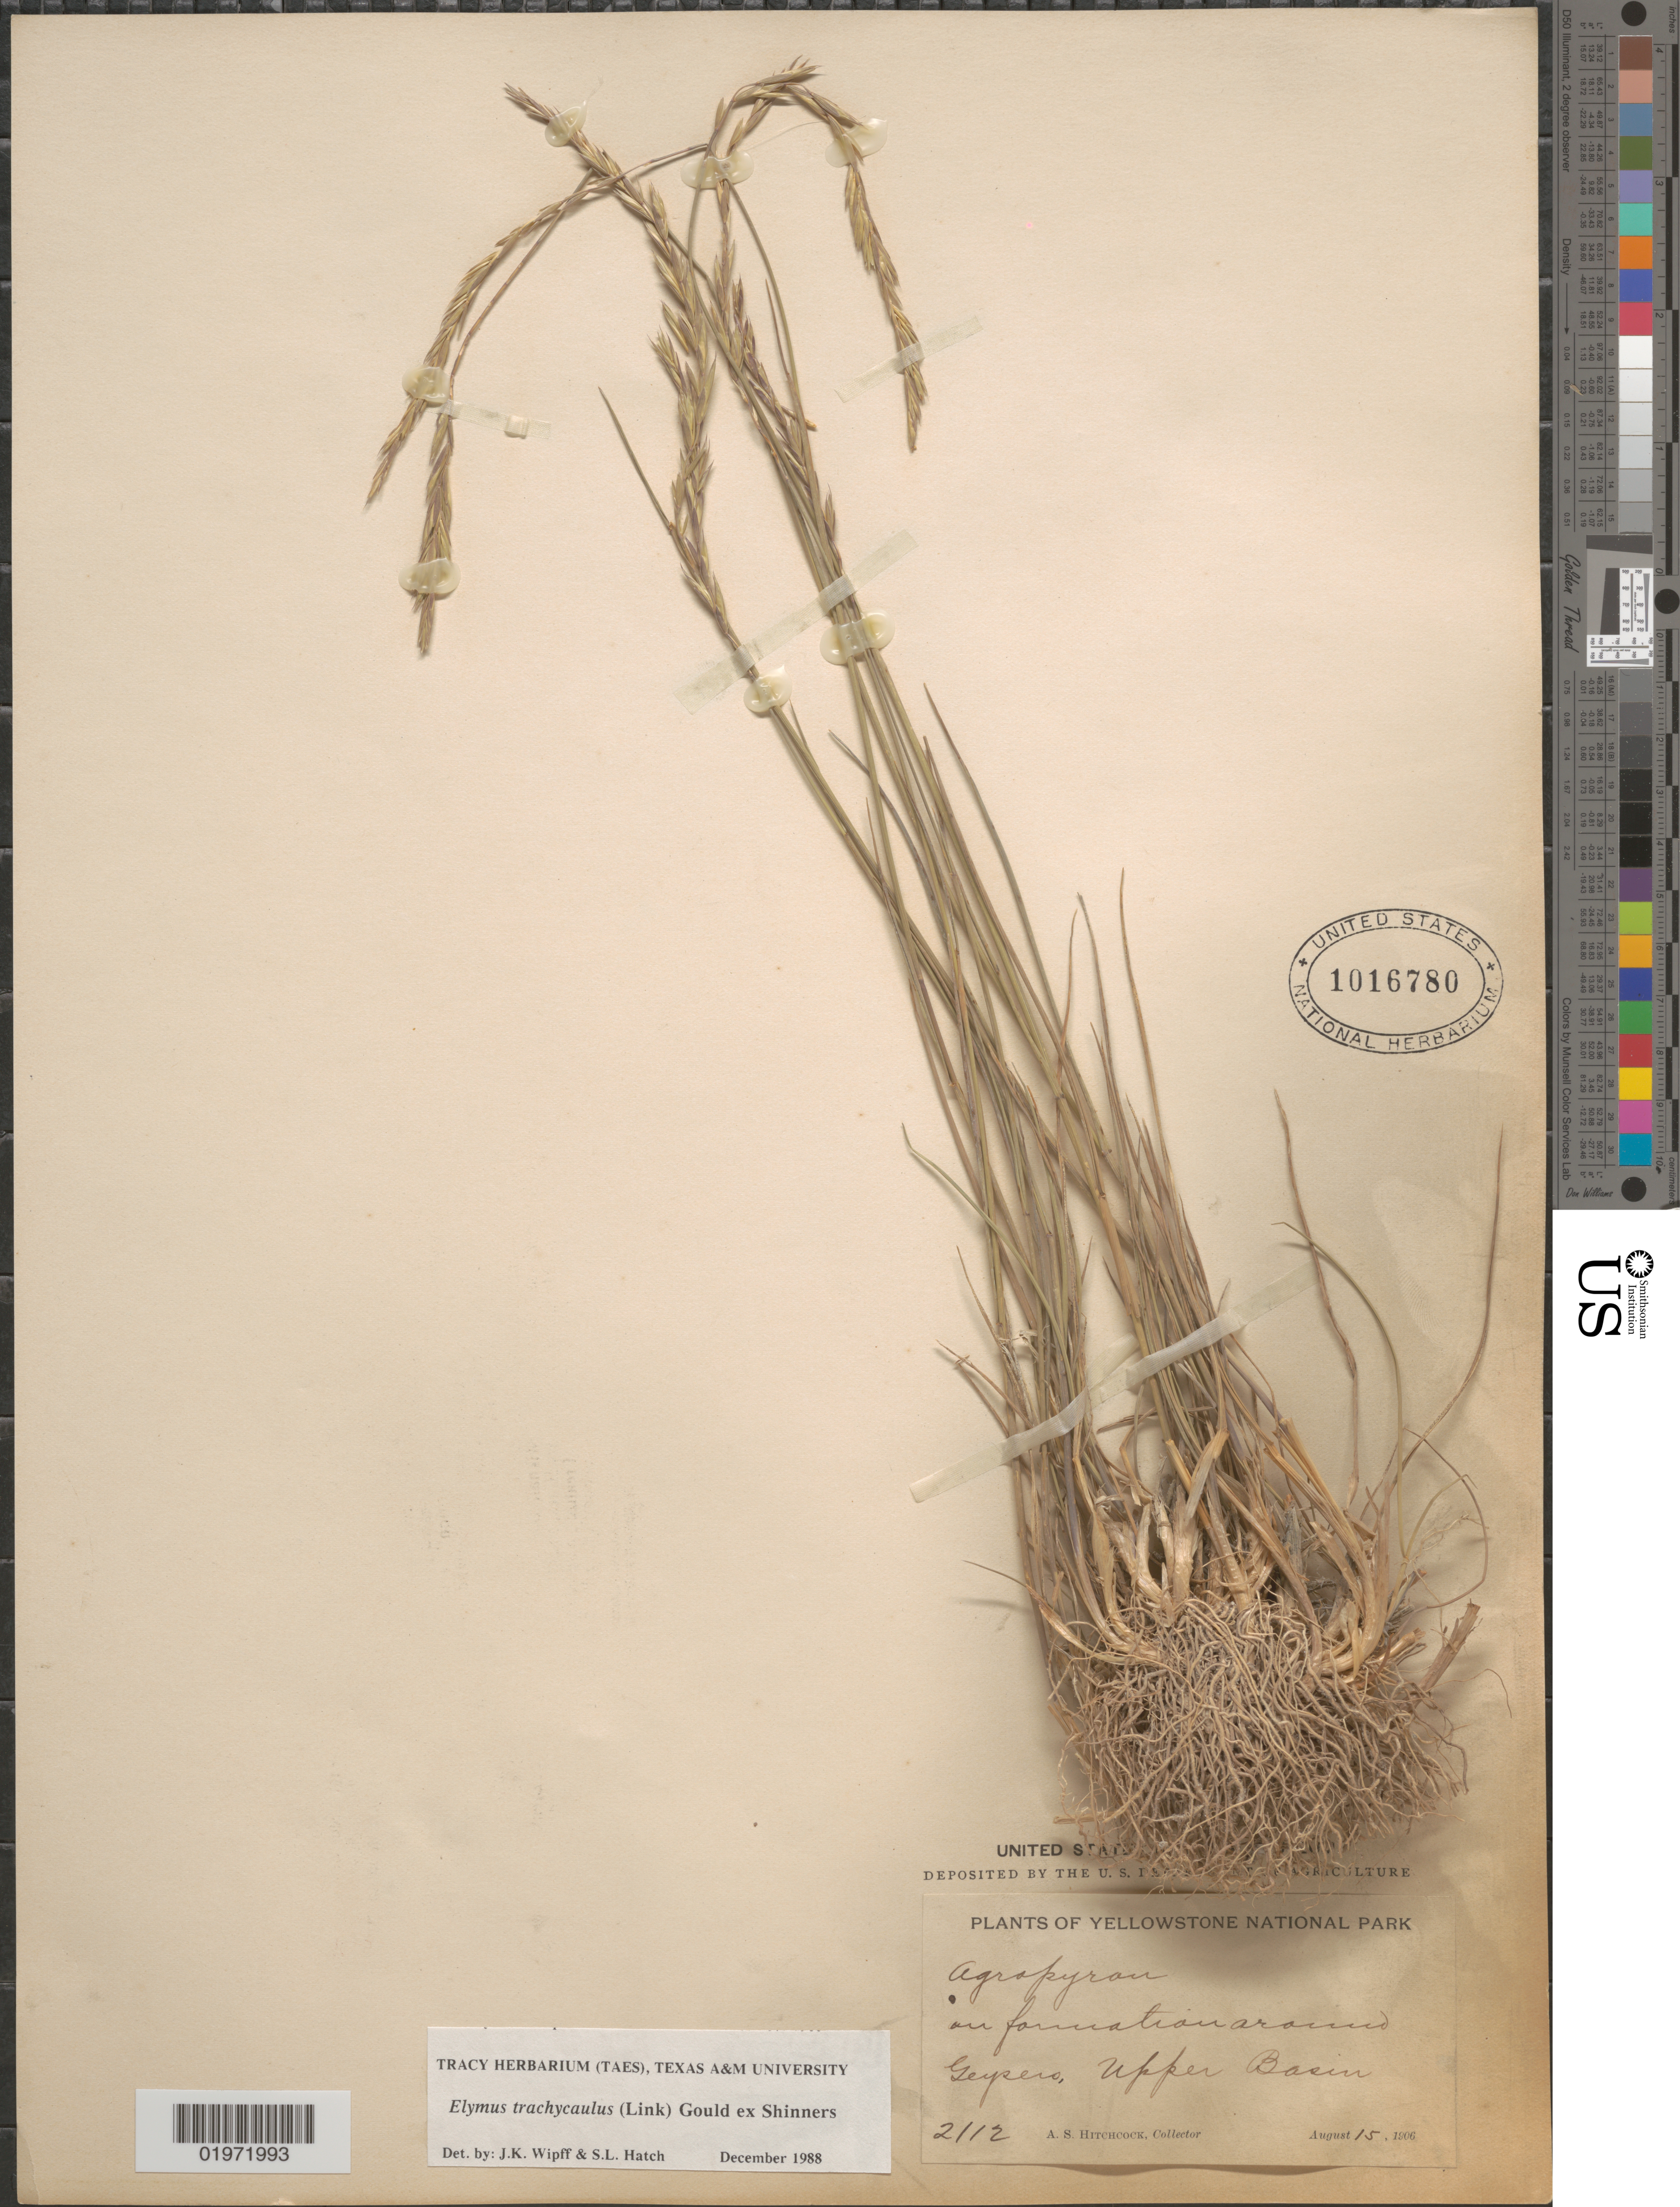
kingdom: Plantae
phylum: Tracheophyta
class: Liliopsida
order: Poales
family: Poaceae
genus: Elymus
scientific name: Elymus trachycaulus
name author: (Link) Gould ex Shinners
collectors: A. S. Hitchcock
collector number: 2112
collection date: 1906-08-15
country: United States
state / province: Wyoming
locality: Yellowstone National Park. On formation around Geysers, Upper Basin.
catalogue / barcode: US 1016780